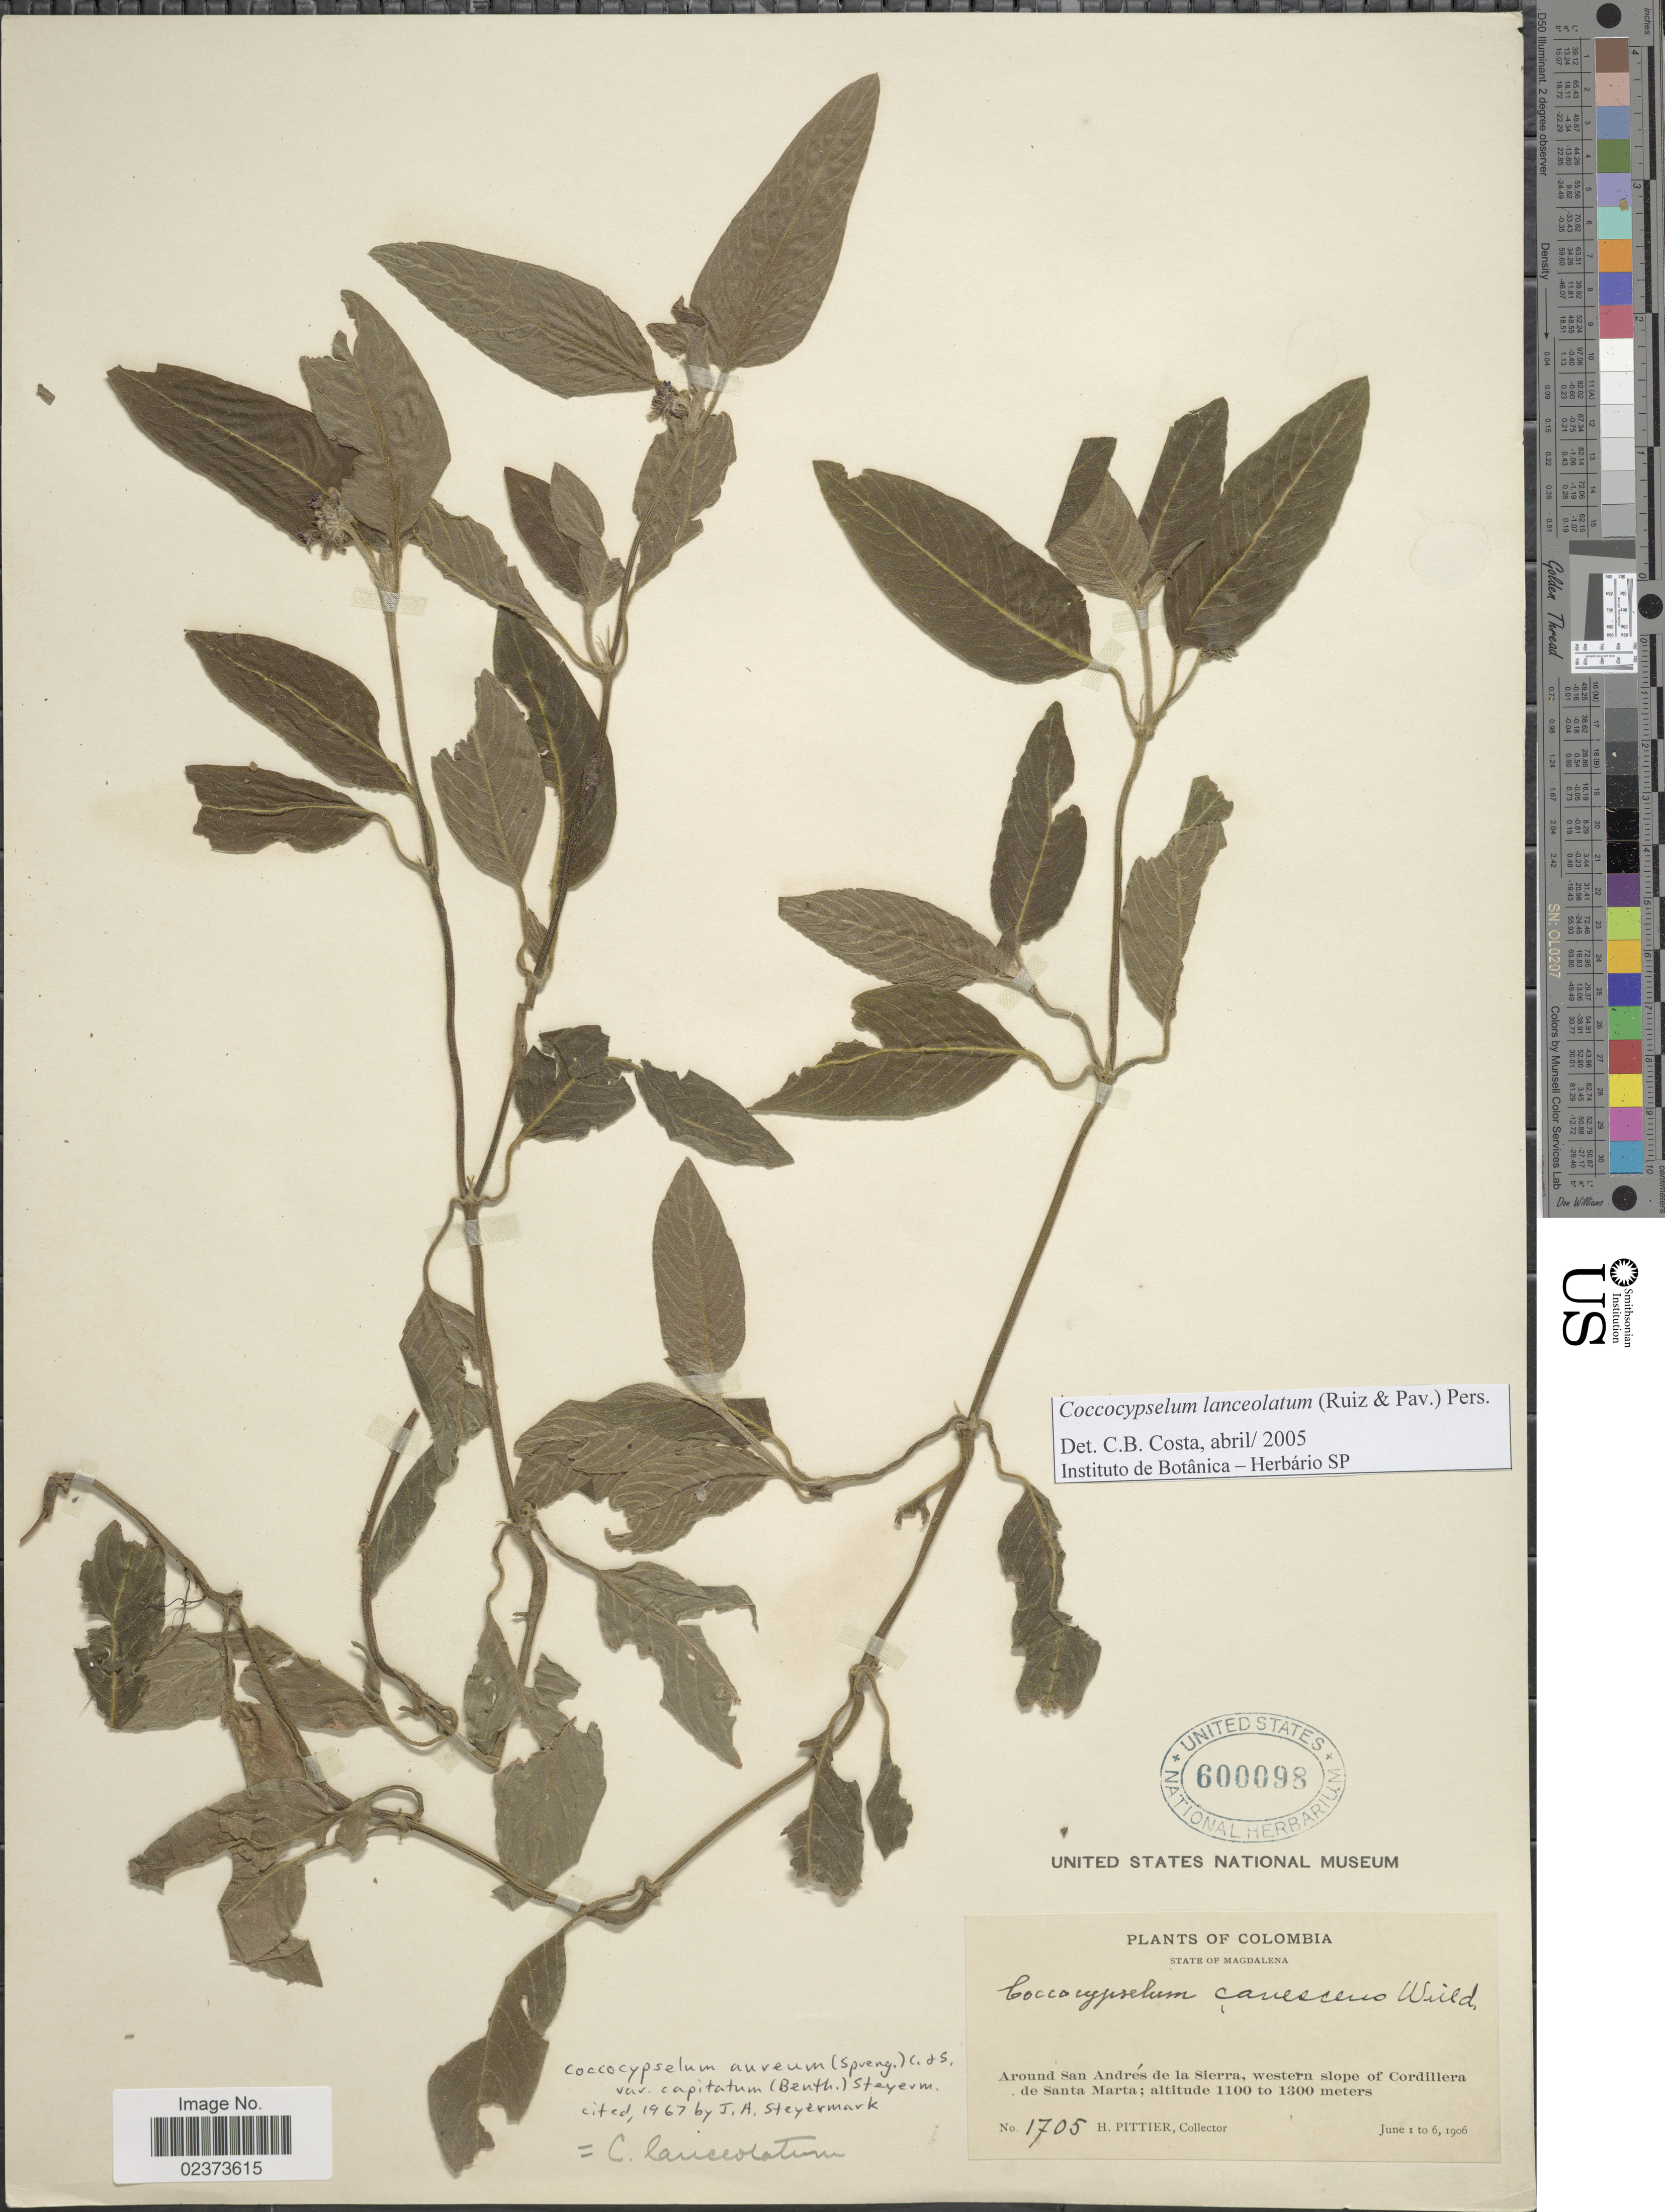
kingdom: Plantae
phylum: Tracheophyta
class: Magnoliopsida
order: Gentianales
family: Rubiaceae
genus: Coccocypselum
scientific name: Coccocypselum lanceolatum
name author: (Ruiz & Pav.) Pers.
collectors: H. F. Pittier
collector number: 1705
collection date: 1906-06-01/1906-06-06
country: Colombia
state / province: Magdalena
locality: Around San Andrés de la Sierra, western slope of Cordillera de Santa Marta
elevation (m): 1100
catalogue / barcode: US 600098